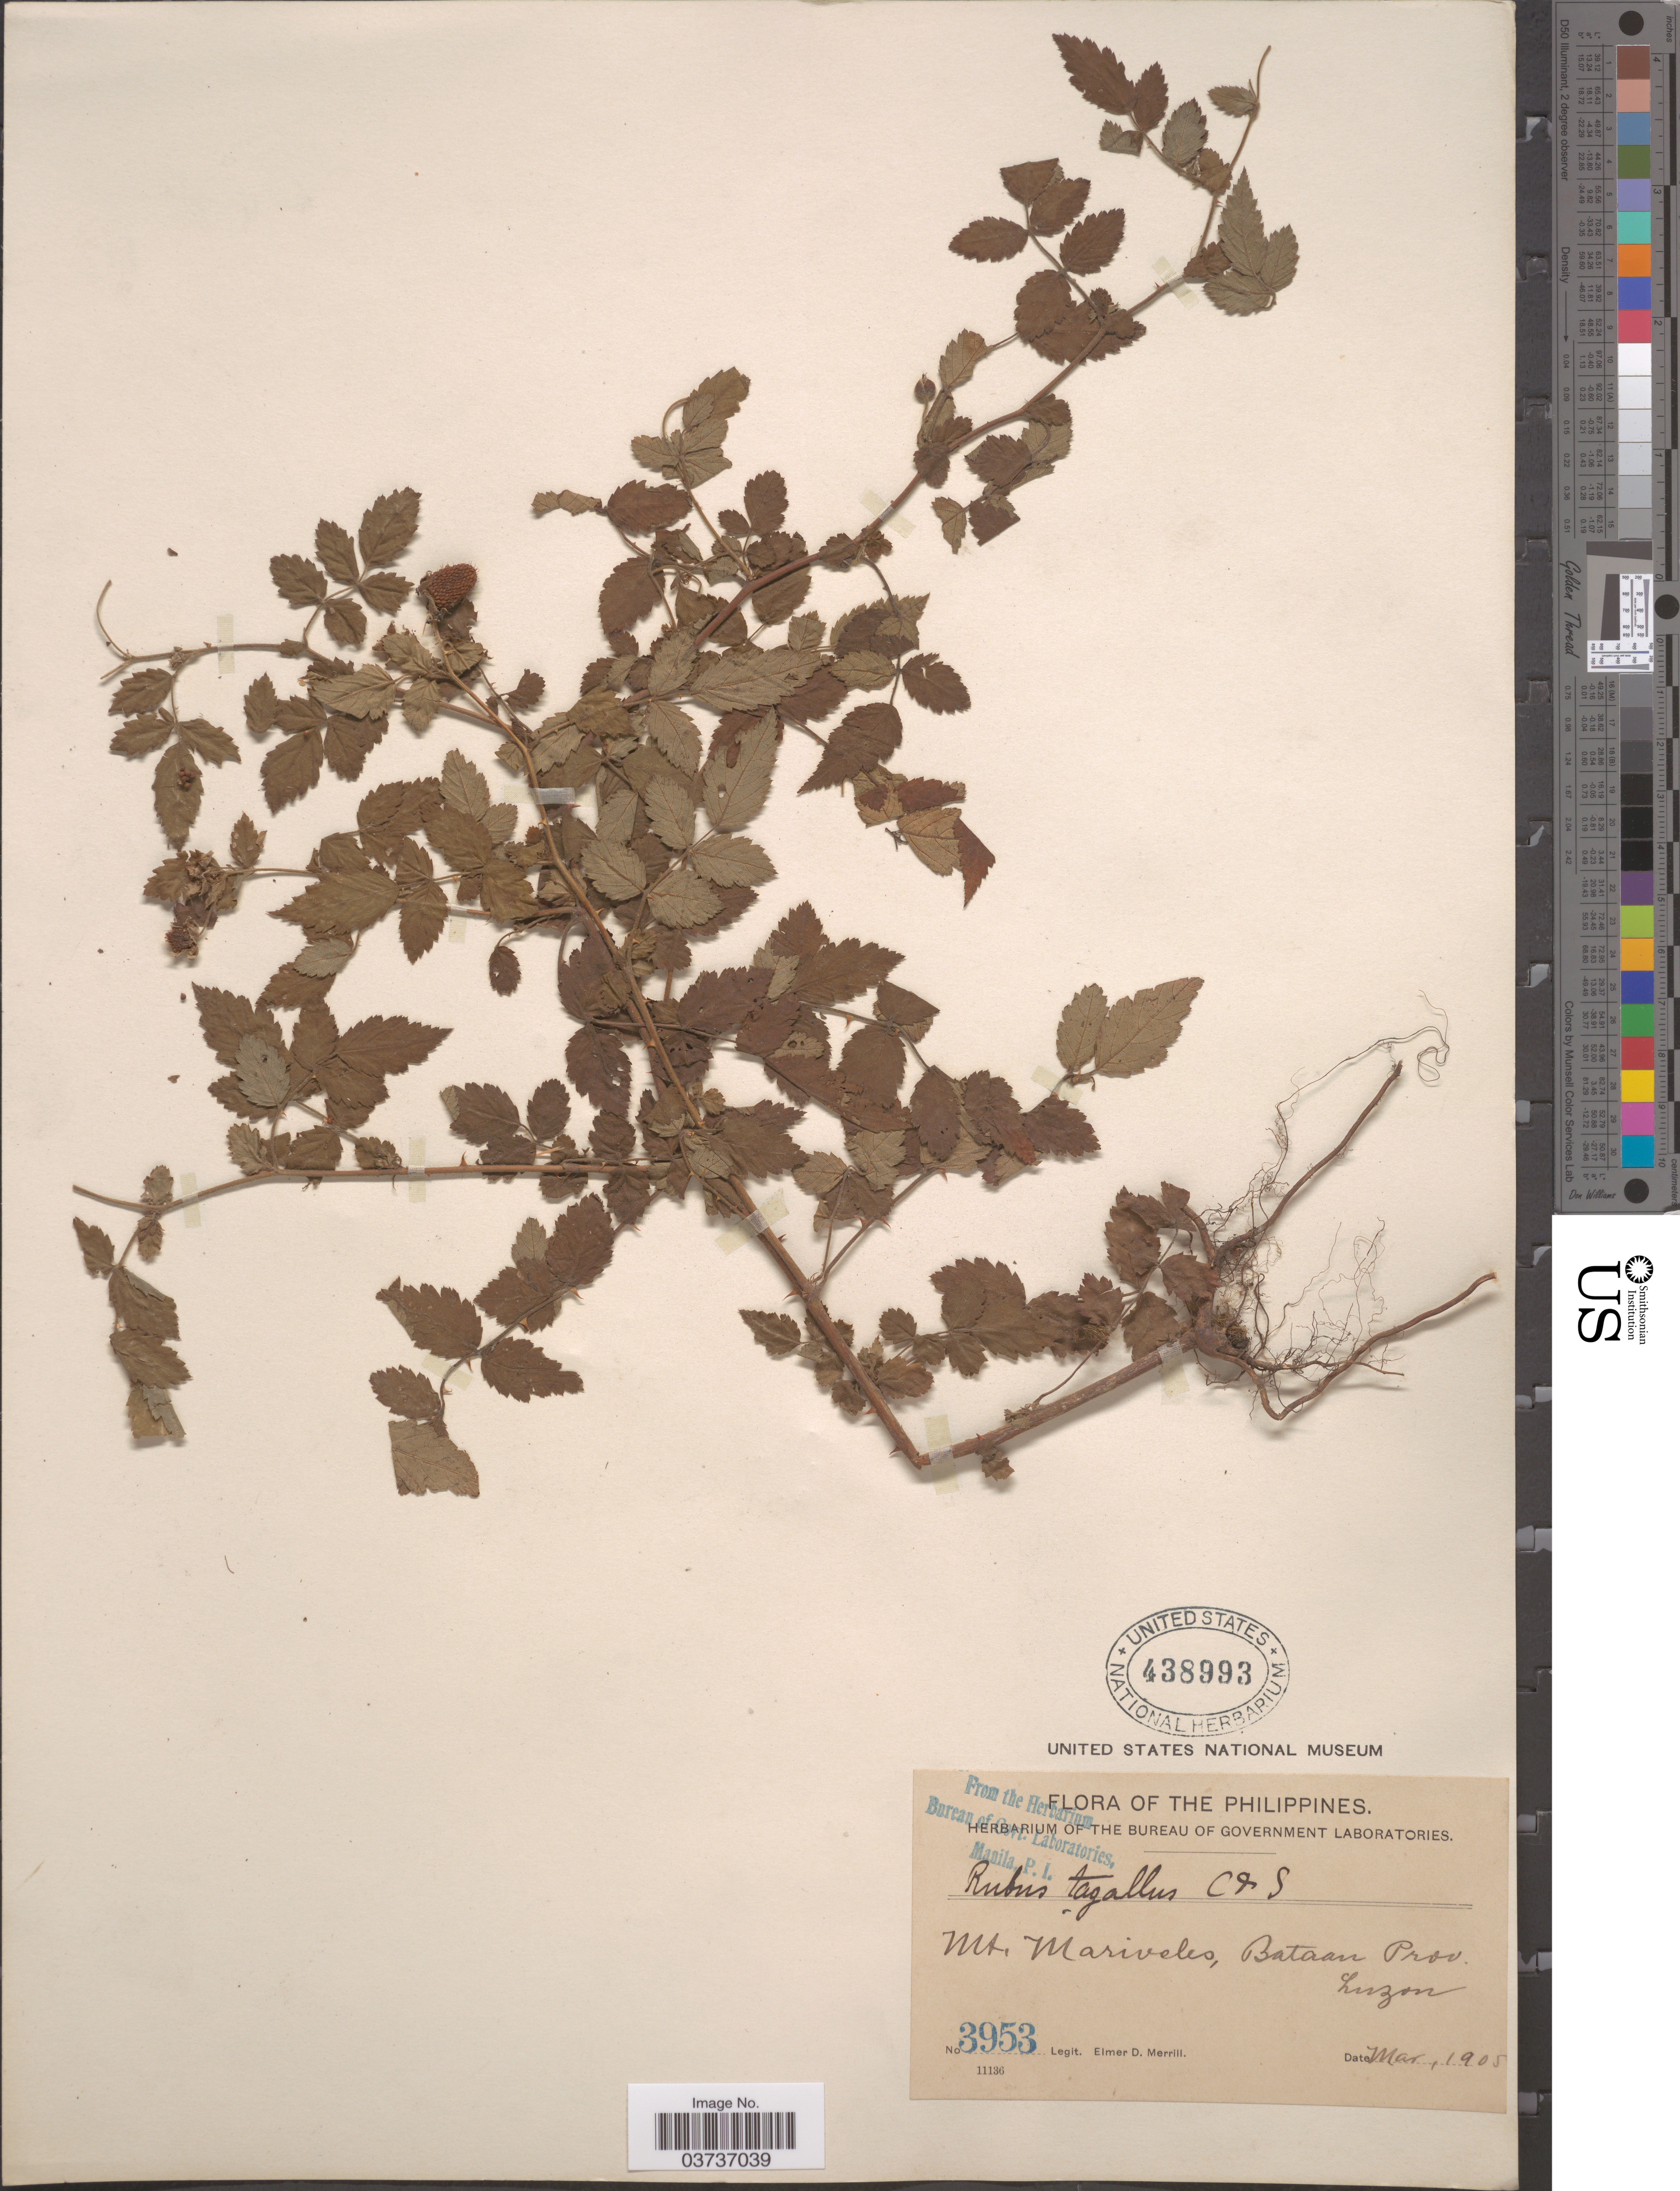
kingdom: Plantae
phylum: Tracheophyta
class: Magnoliopsida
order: Rosales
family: Rosaceae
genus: Rubus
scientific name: Rubus tagallus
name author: Cham. & Schltdl.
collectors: E. D. Merrill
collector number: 3953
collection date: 1905-03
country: Philippines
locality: Mt. Mariveles, Bataan Prov. Luzon.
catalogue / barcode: US 438993